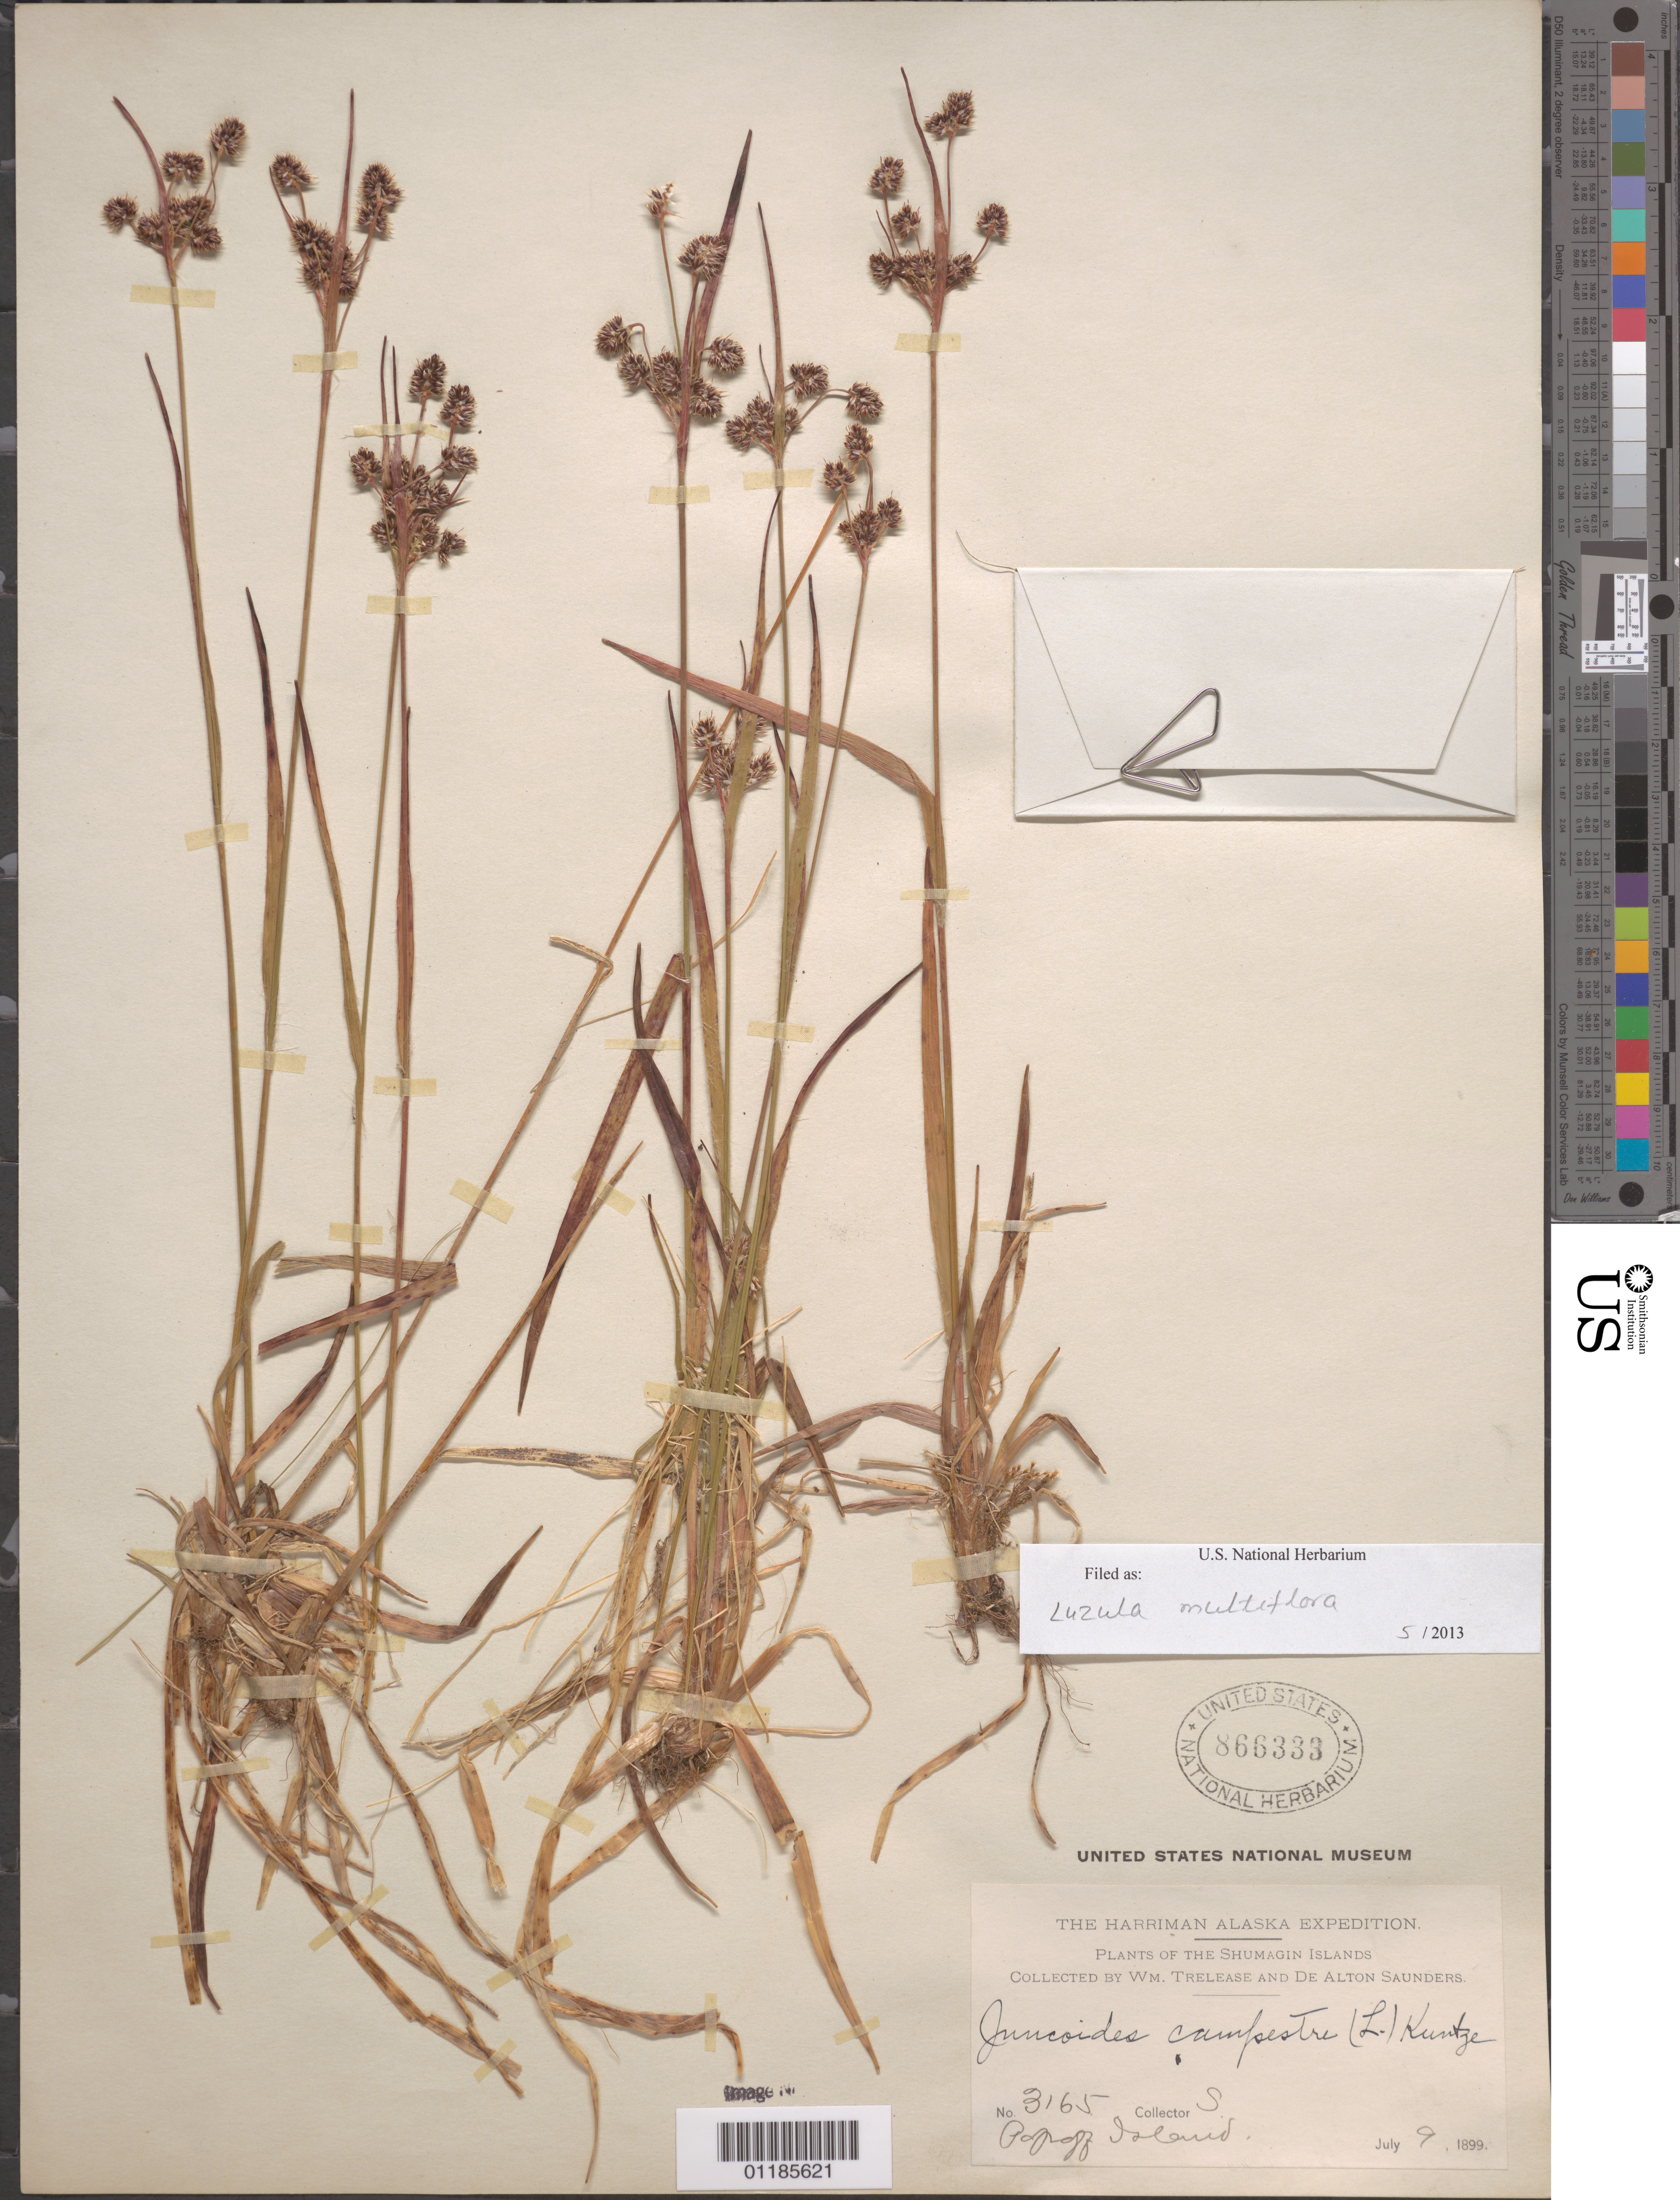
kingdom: Plantae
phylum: Tracheophyta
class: Liliopsida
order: Poales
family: Juncaceae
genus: Luzula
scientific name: Luzula multiflora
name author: (Ehrh.) Lej.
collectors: W. Trelease & D. Saunders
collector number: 3165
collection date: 1899-07-09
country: United States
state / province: Alaska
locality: Popoff Island.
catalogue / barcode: US 866333